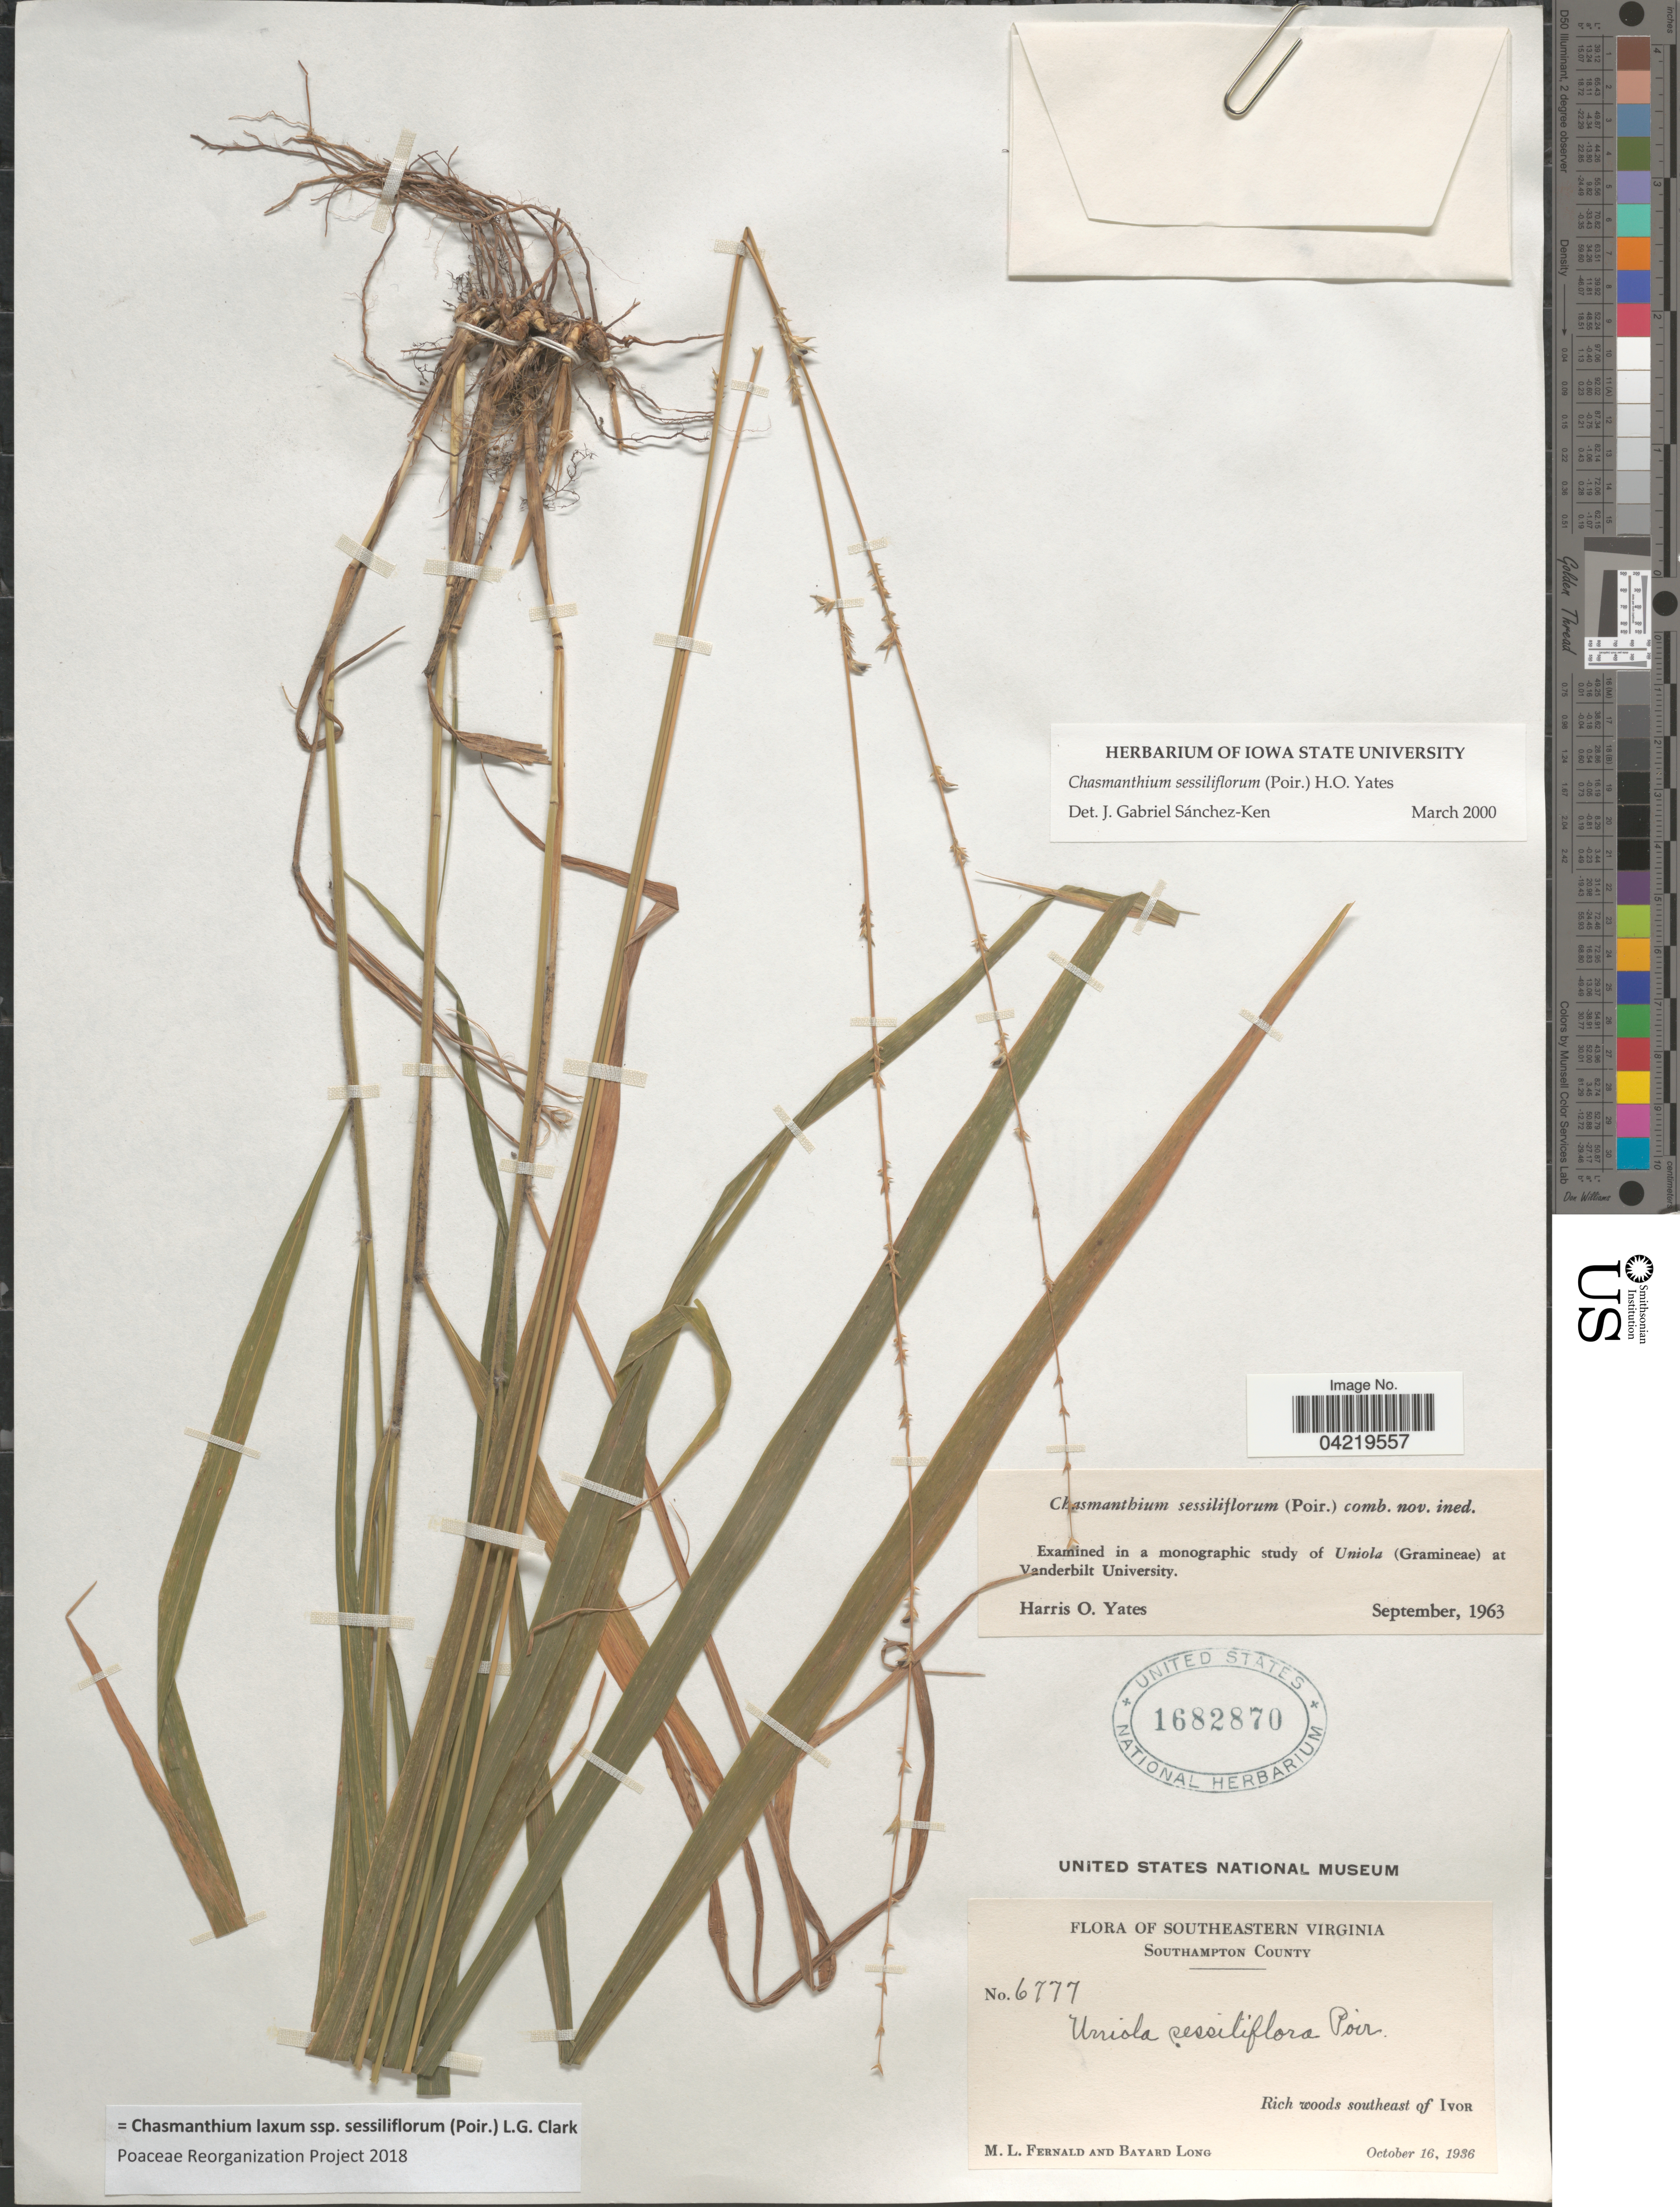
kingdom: Plantae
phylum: Tracheophyta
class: Liliopsida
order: Poales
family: Poaceae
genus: Chasmanthium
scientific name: Chasmanthium laxum subsp. sessiliflorum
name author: (L.) H.O. Yates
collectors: M. L. Fernald & B. Long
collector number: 6777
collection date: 1936-10-16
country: United States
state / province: Virginia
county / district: Southampton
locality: Southeastern Virginia. Southampton County. Rich woods southeast of Ivor.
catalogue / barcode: US 1682870